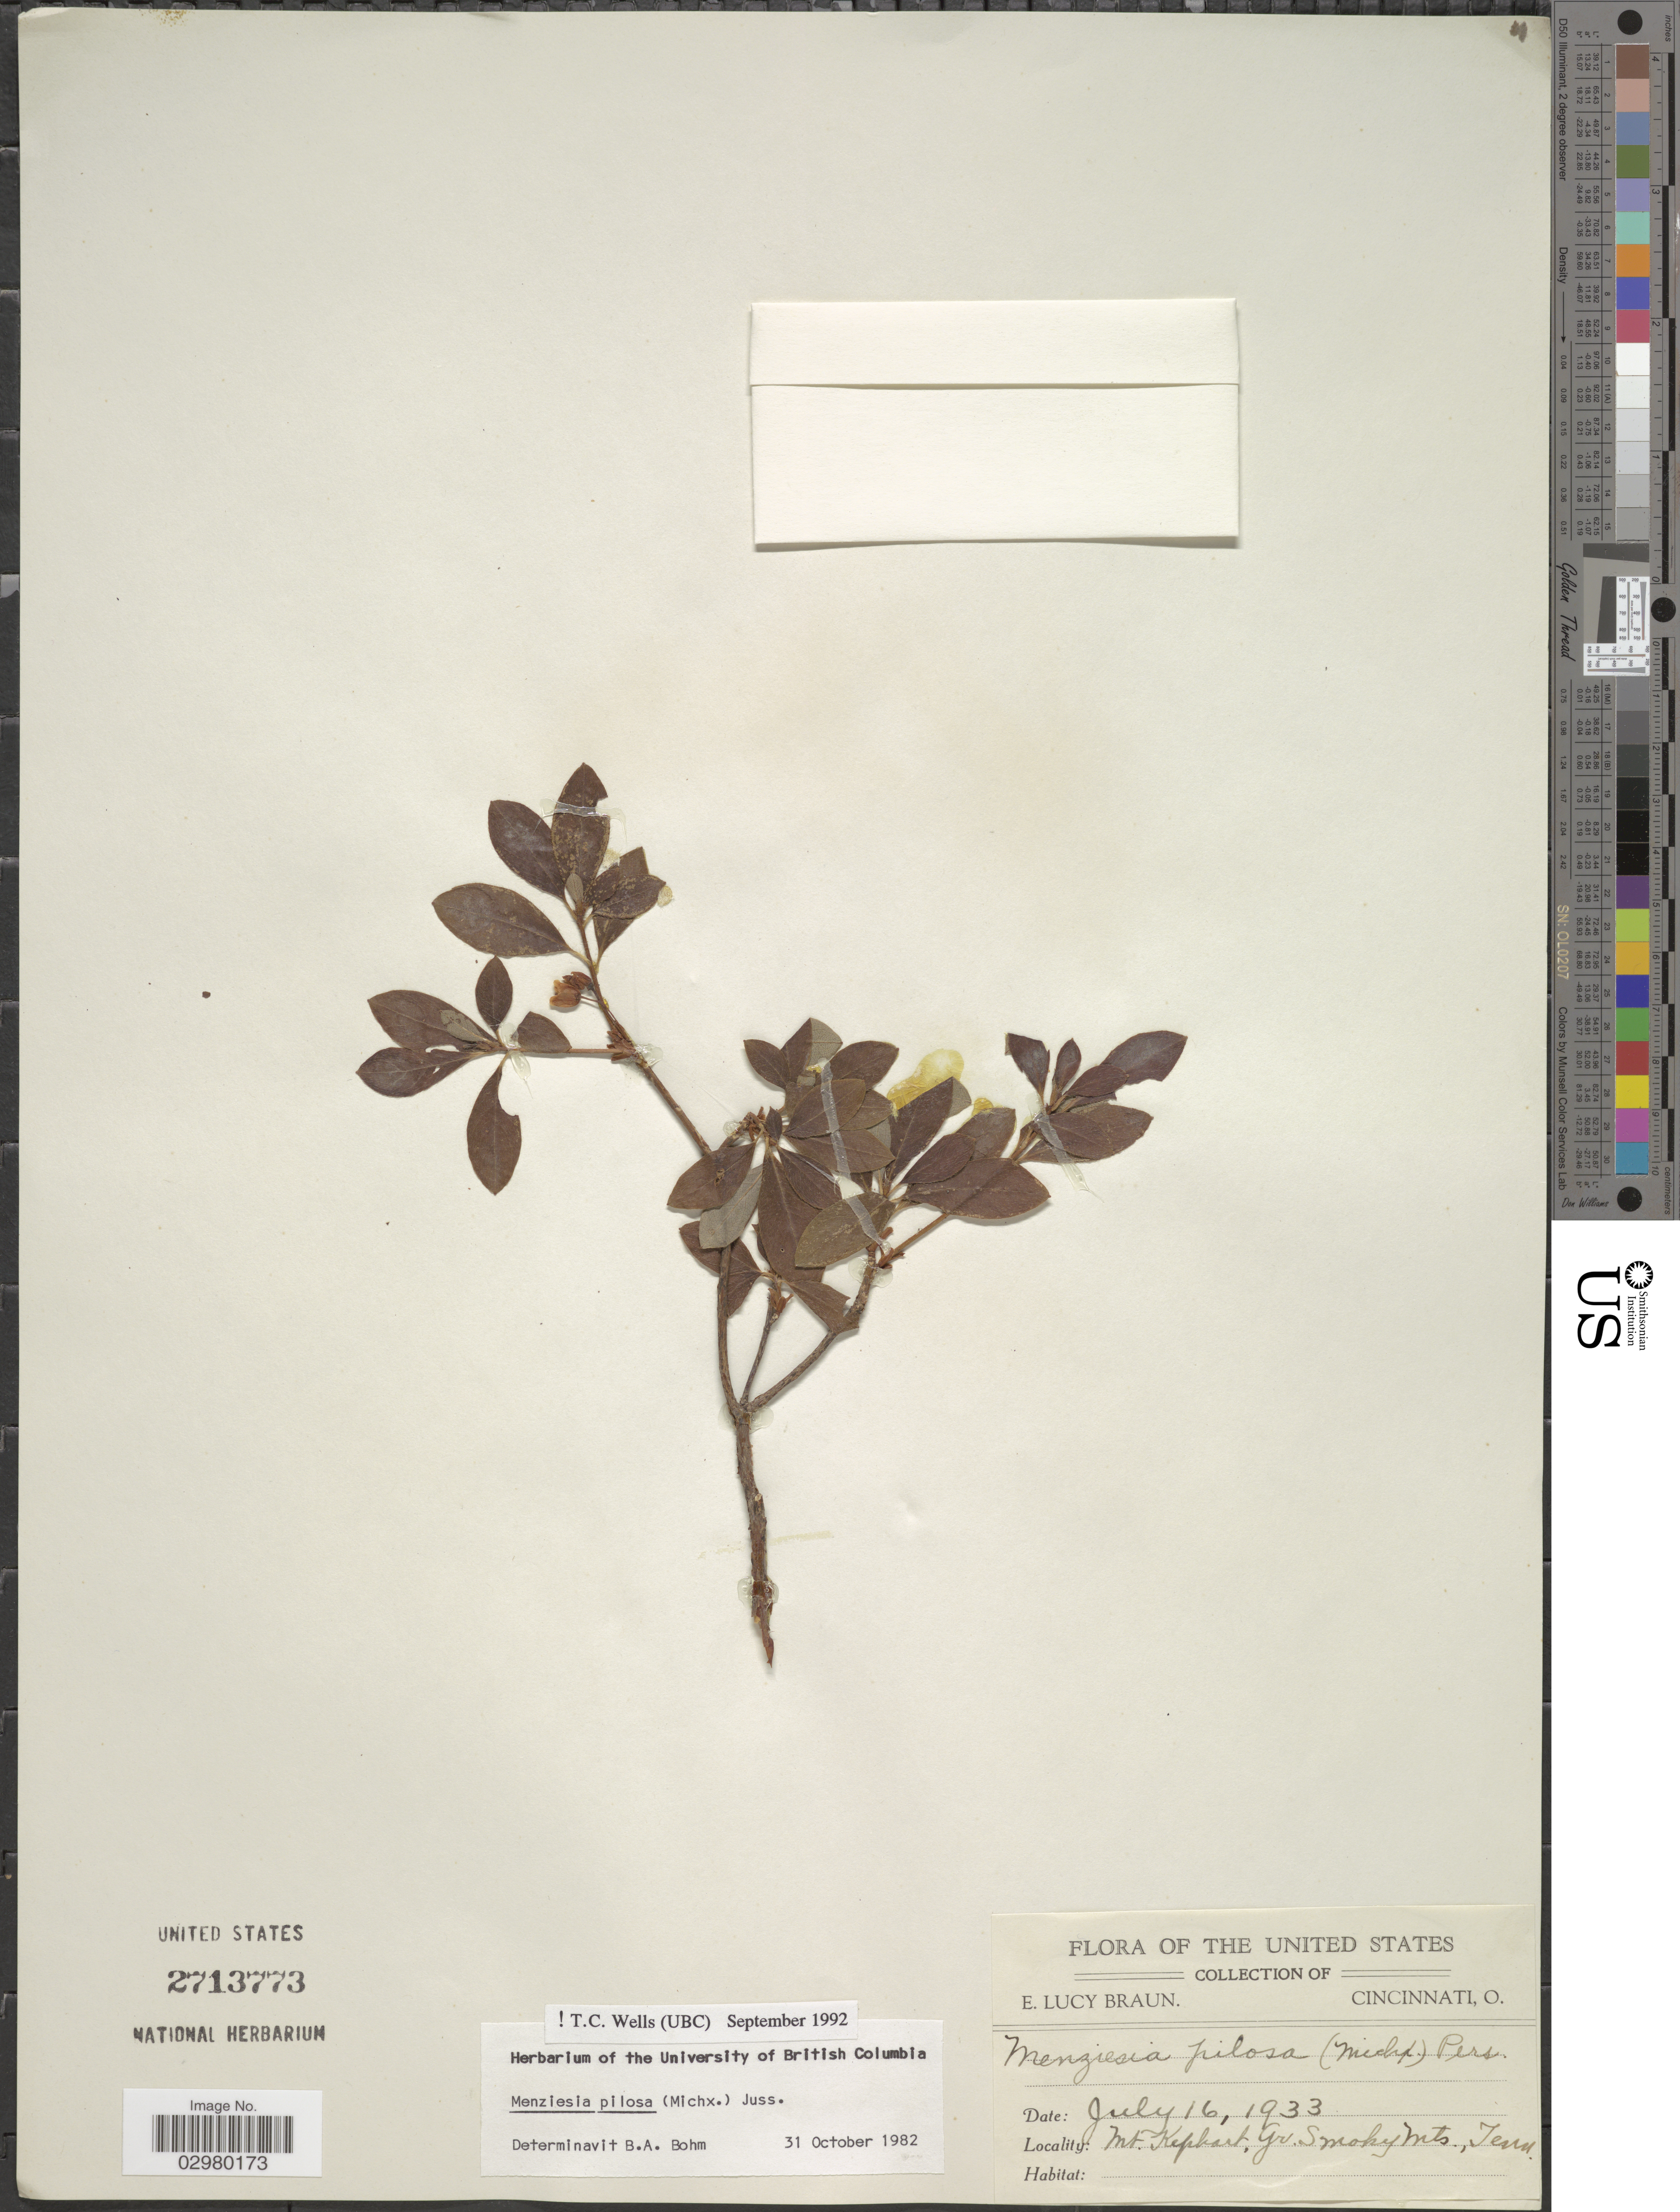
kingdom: Plantae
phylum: Tracheophyta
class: Magnoliopsida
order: Ericales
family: Ericaceae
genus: Menziesia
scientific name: Menziesia pilosa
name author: (Michx.) Juss.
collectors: E. L. Braun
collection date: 1933-07-16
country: United States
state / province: Tennessee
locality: Mt. Kephart, Gr. Smoky Mts.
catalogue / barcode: US 2713773